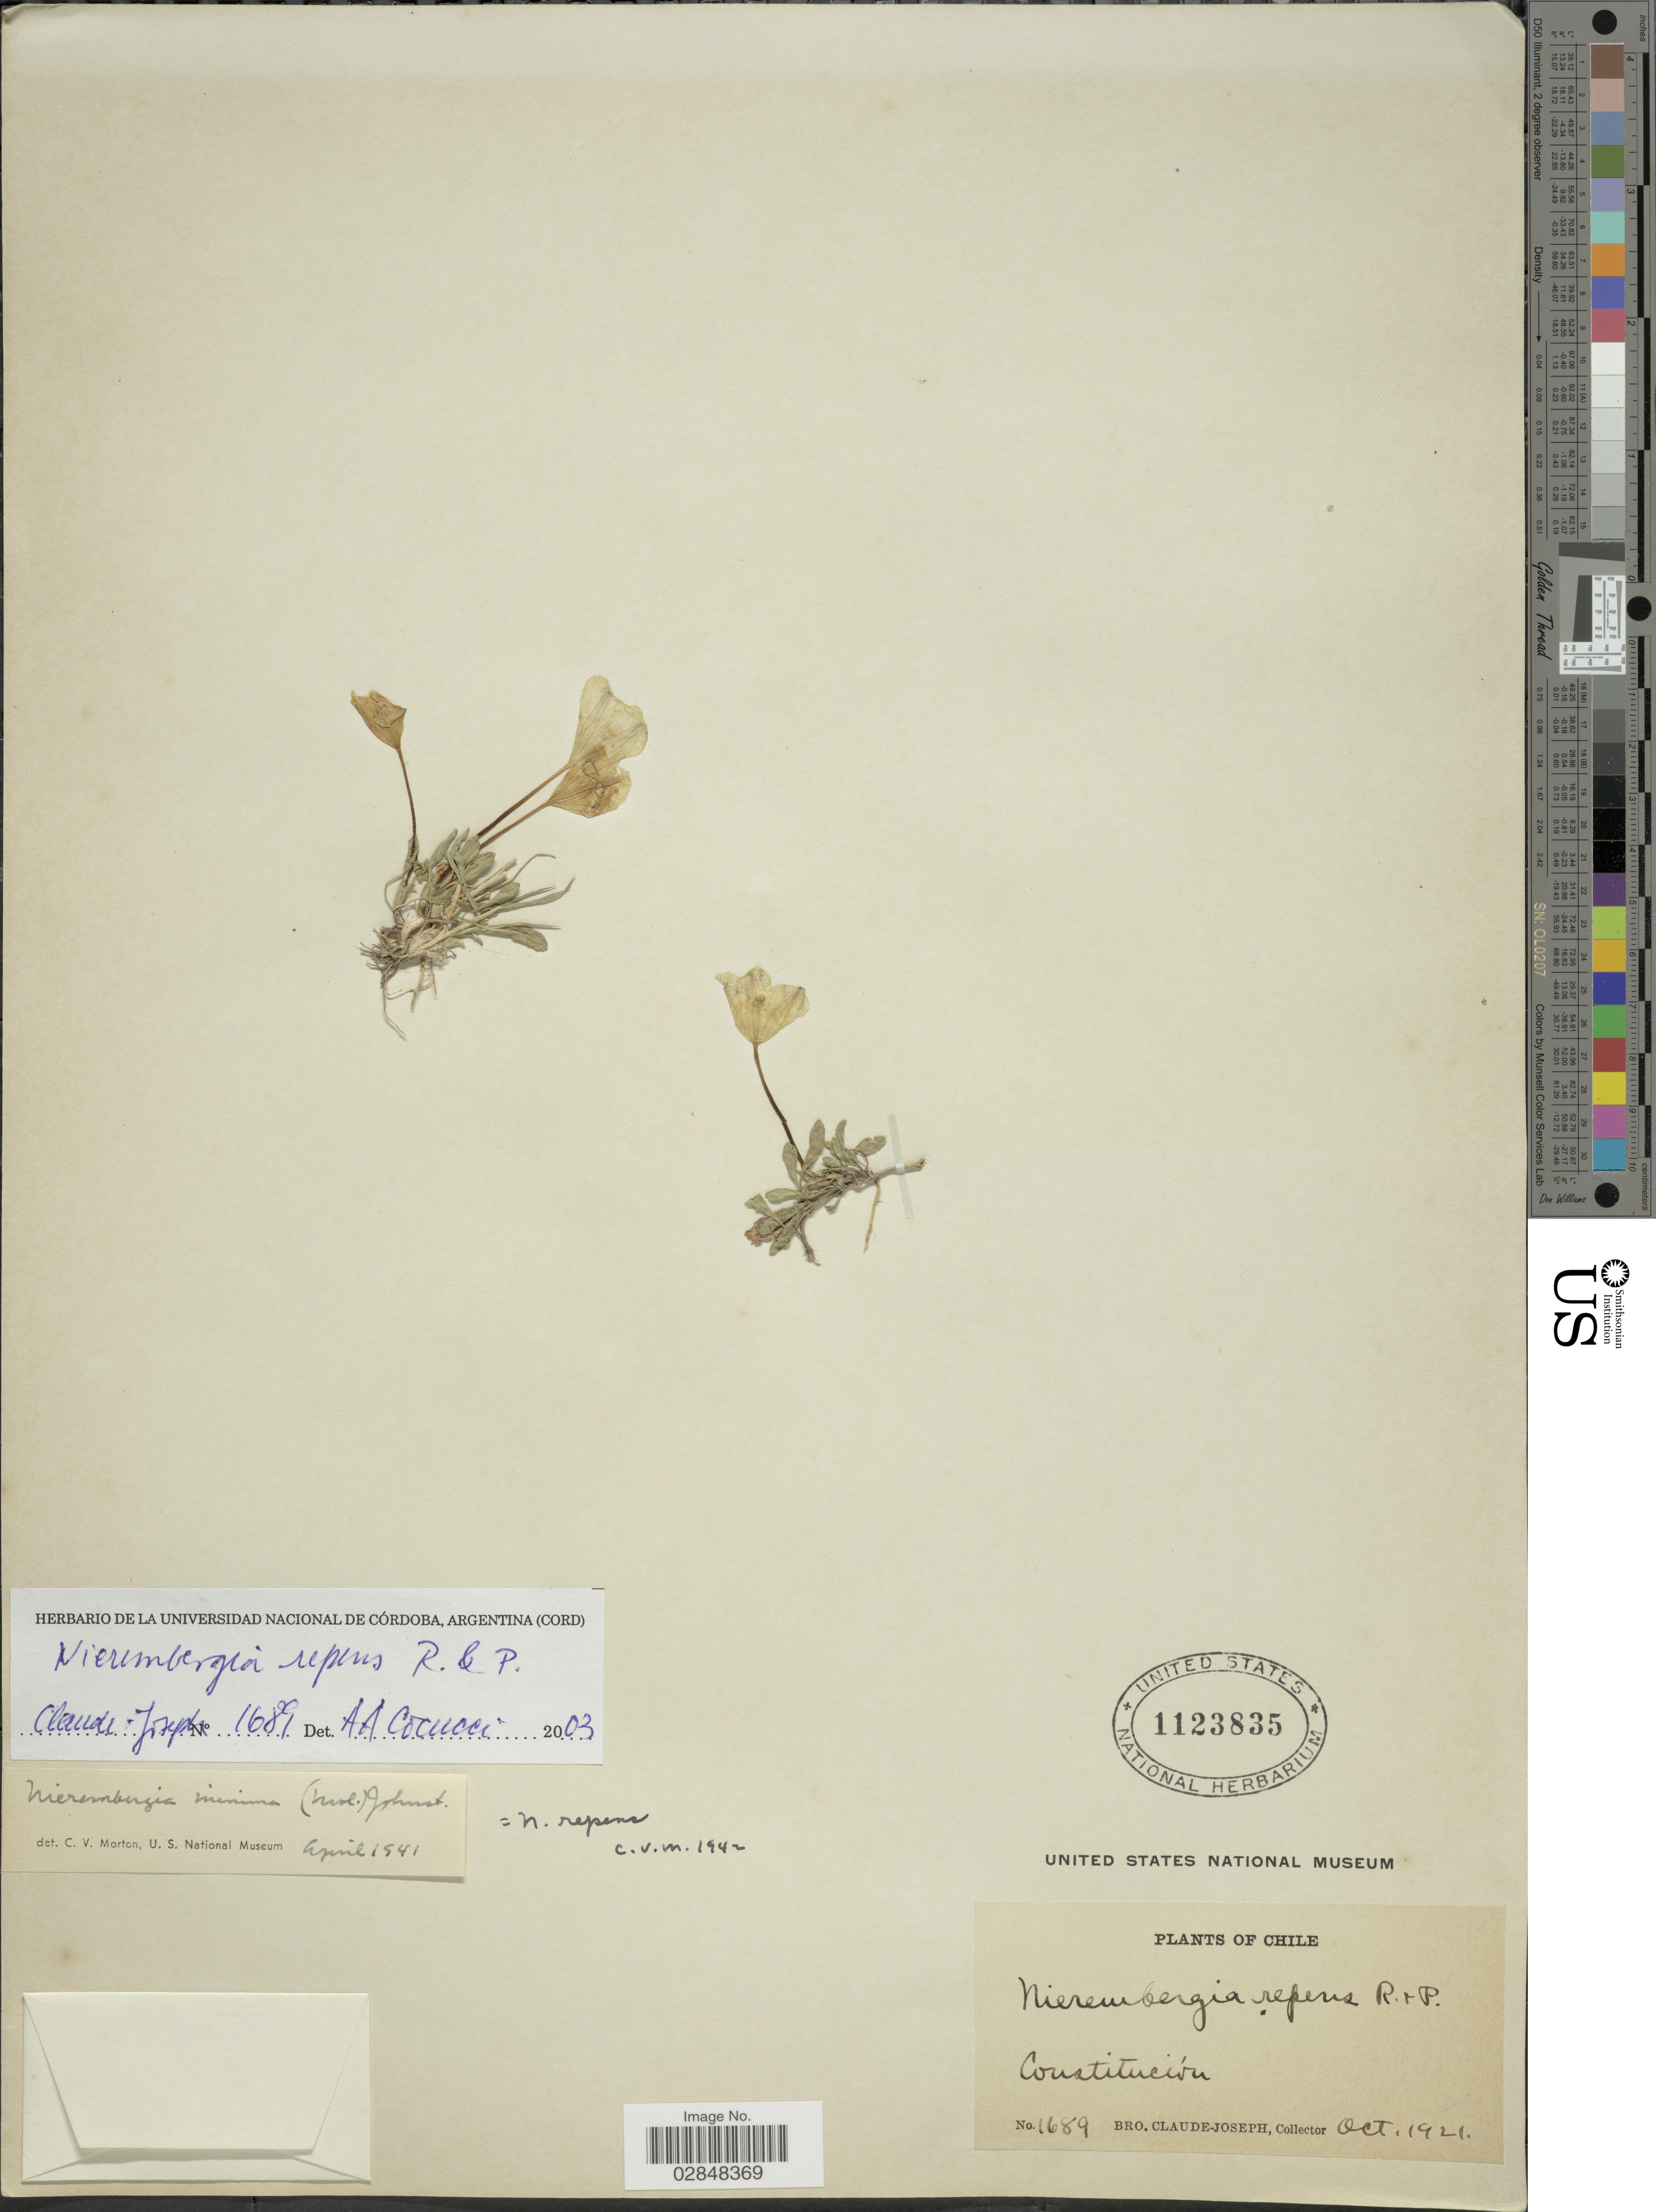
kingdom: Plantae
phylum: Tracheophyta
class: Magnoliopsida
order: Solanales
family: Solanaceae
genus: Nierembergia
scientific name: Nierembergia repens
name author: Ruiz & Pav.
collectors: Bro. Claude-Joseph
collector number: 1689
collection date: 1921-10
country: Chile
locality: Constitución.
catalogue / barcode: US 1123835